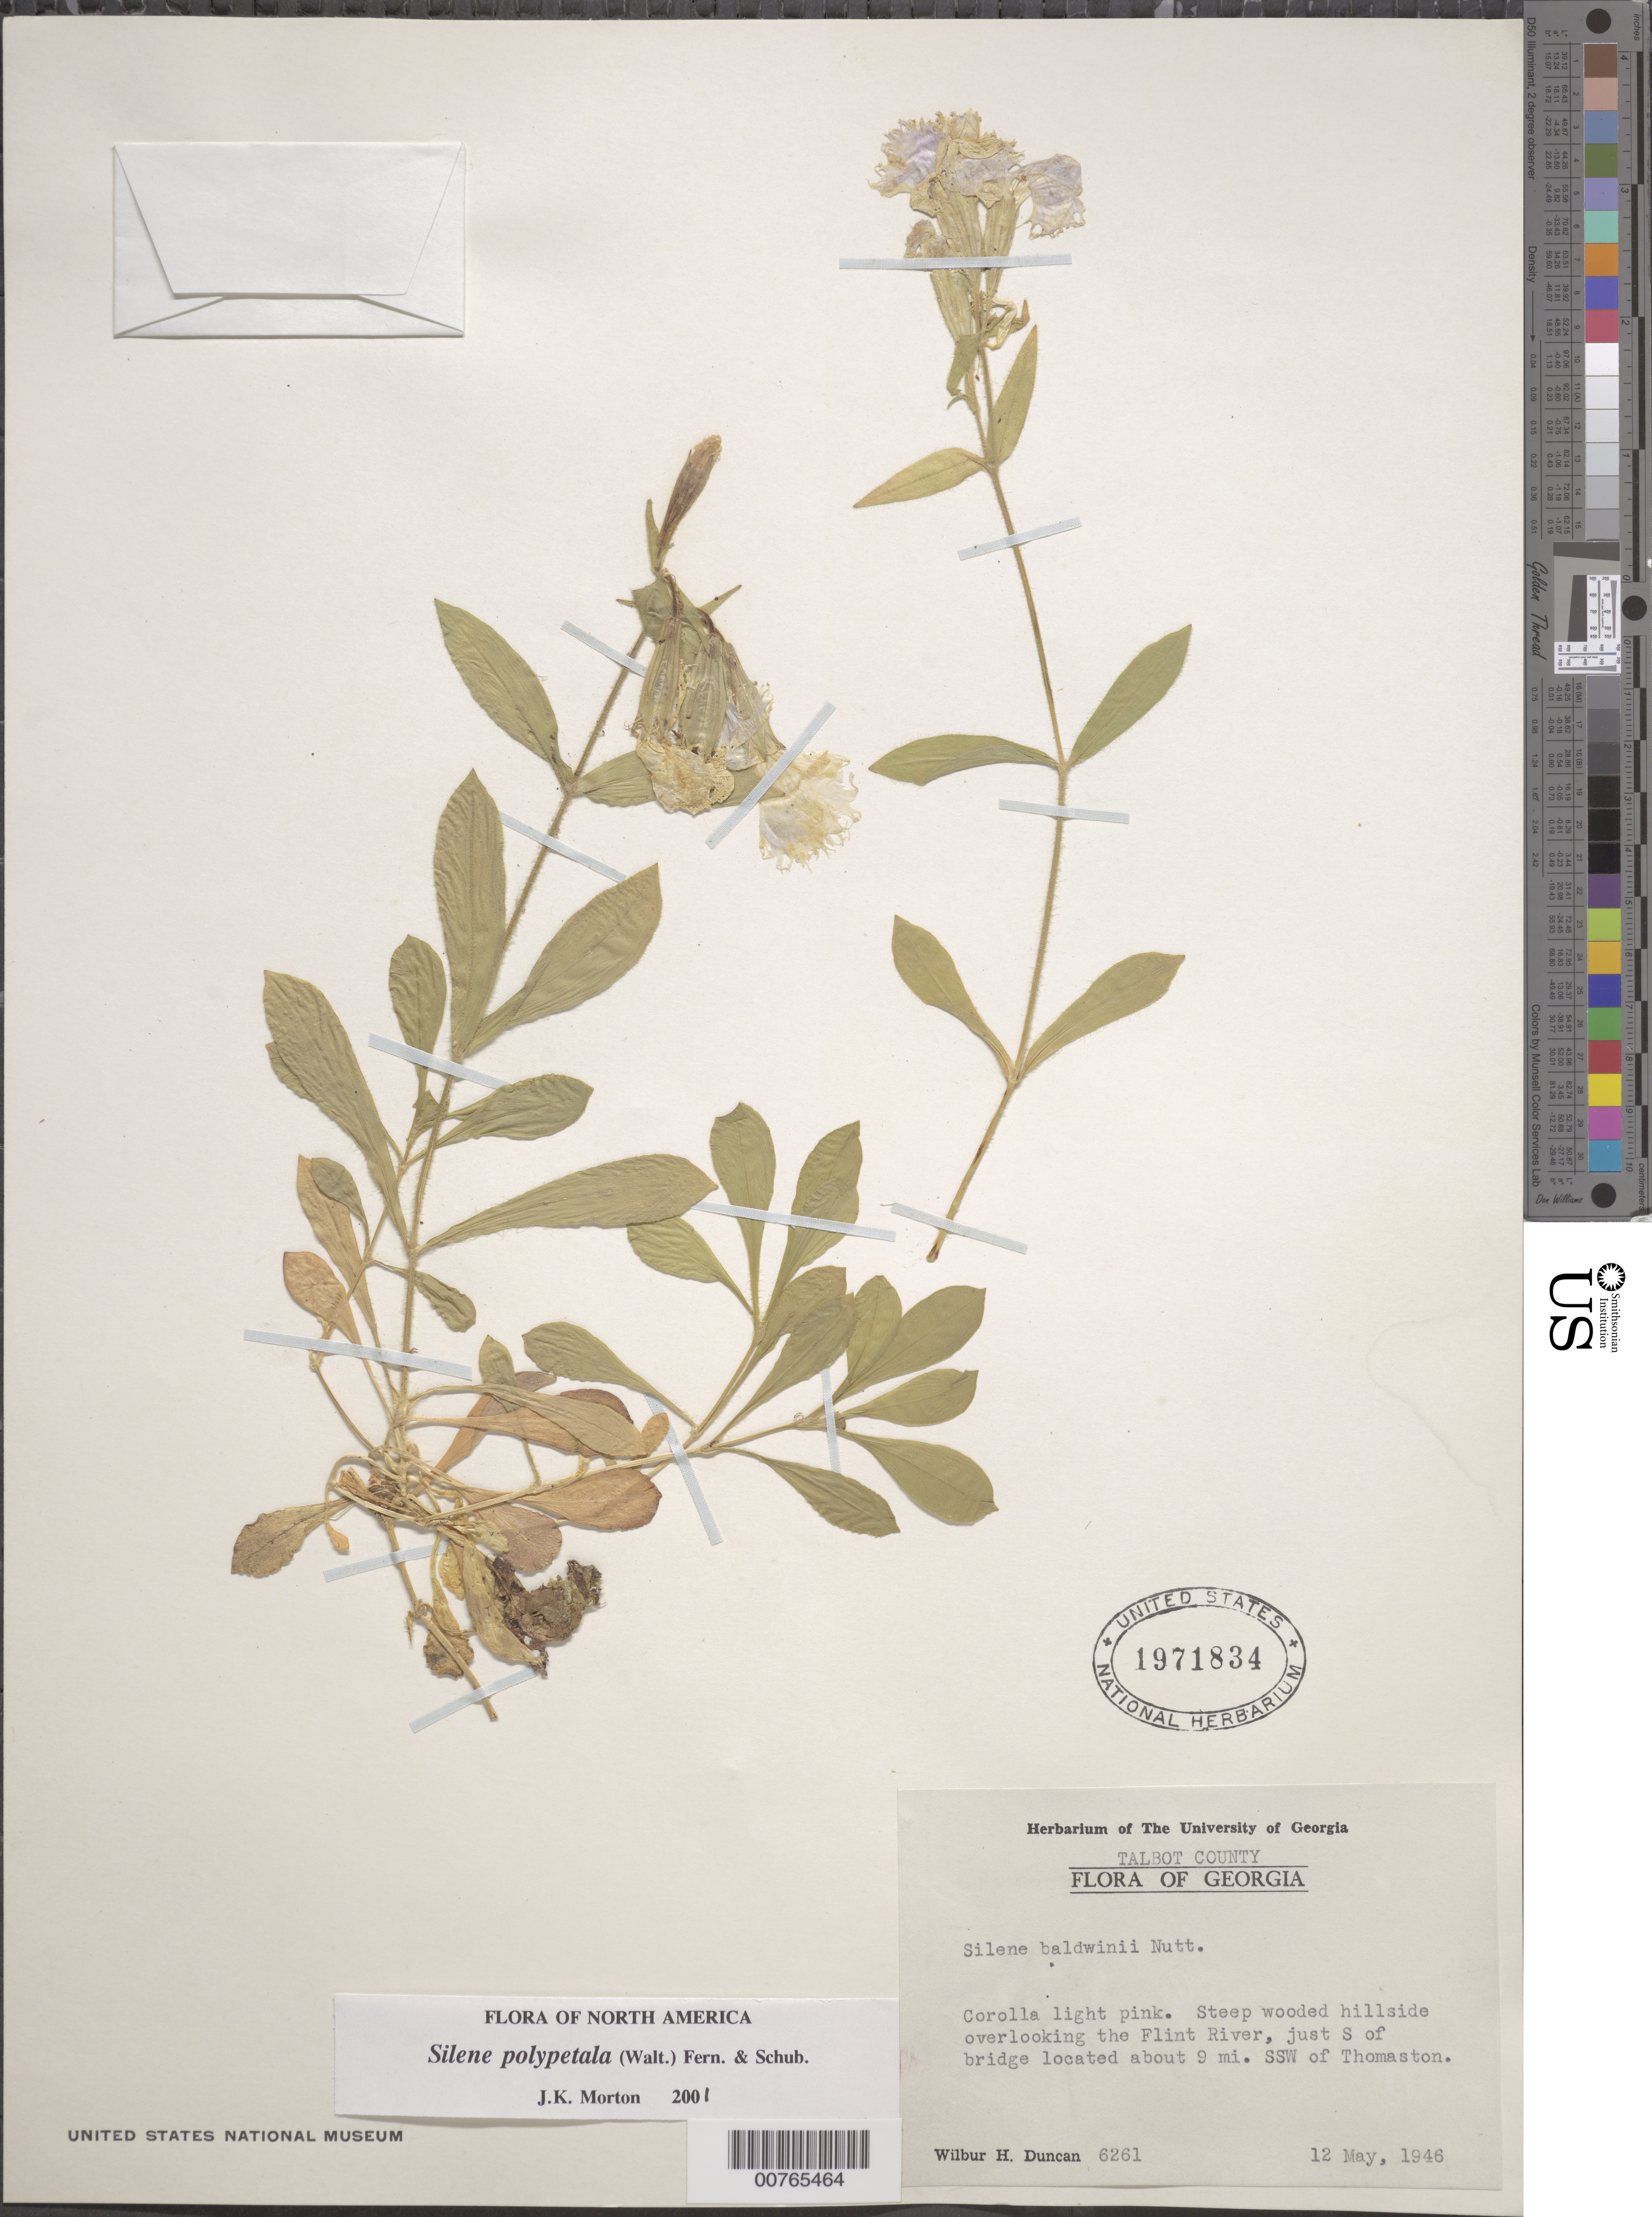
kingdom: Plantae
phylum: Tracheophyta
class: Magnoliopsida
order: Caryophyllales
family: Caryophyllaceae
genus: Silene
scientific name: Silene polypetala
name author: (Walter) Fernald &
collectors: W. H. Duncan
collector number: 6261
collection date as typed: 12 May 1946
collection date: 1946-05-12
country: United States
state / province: Georgia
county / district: Talbot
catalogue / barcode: US 1971834